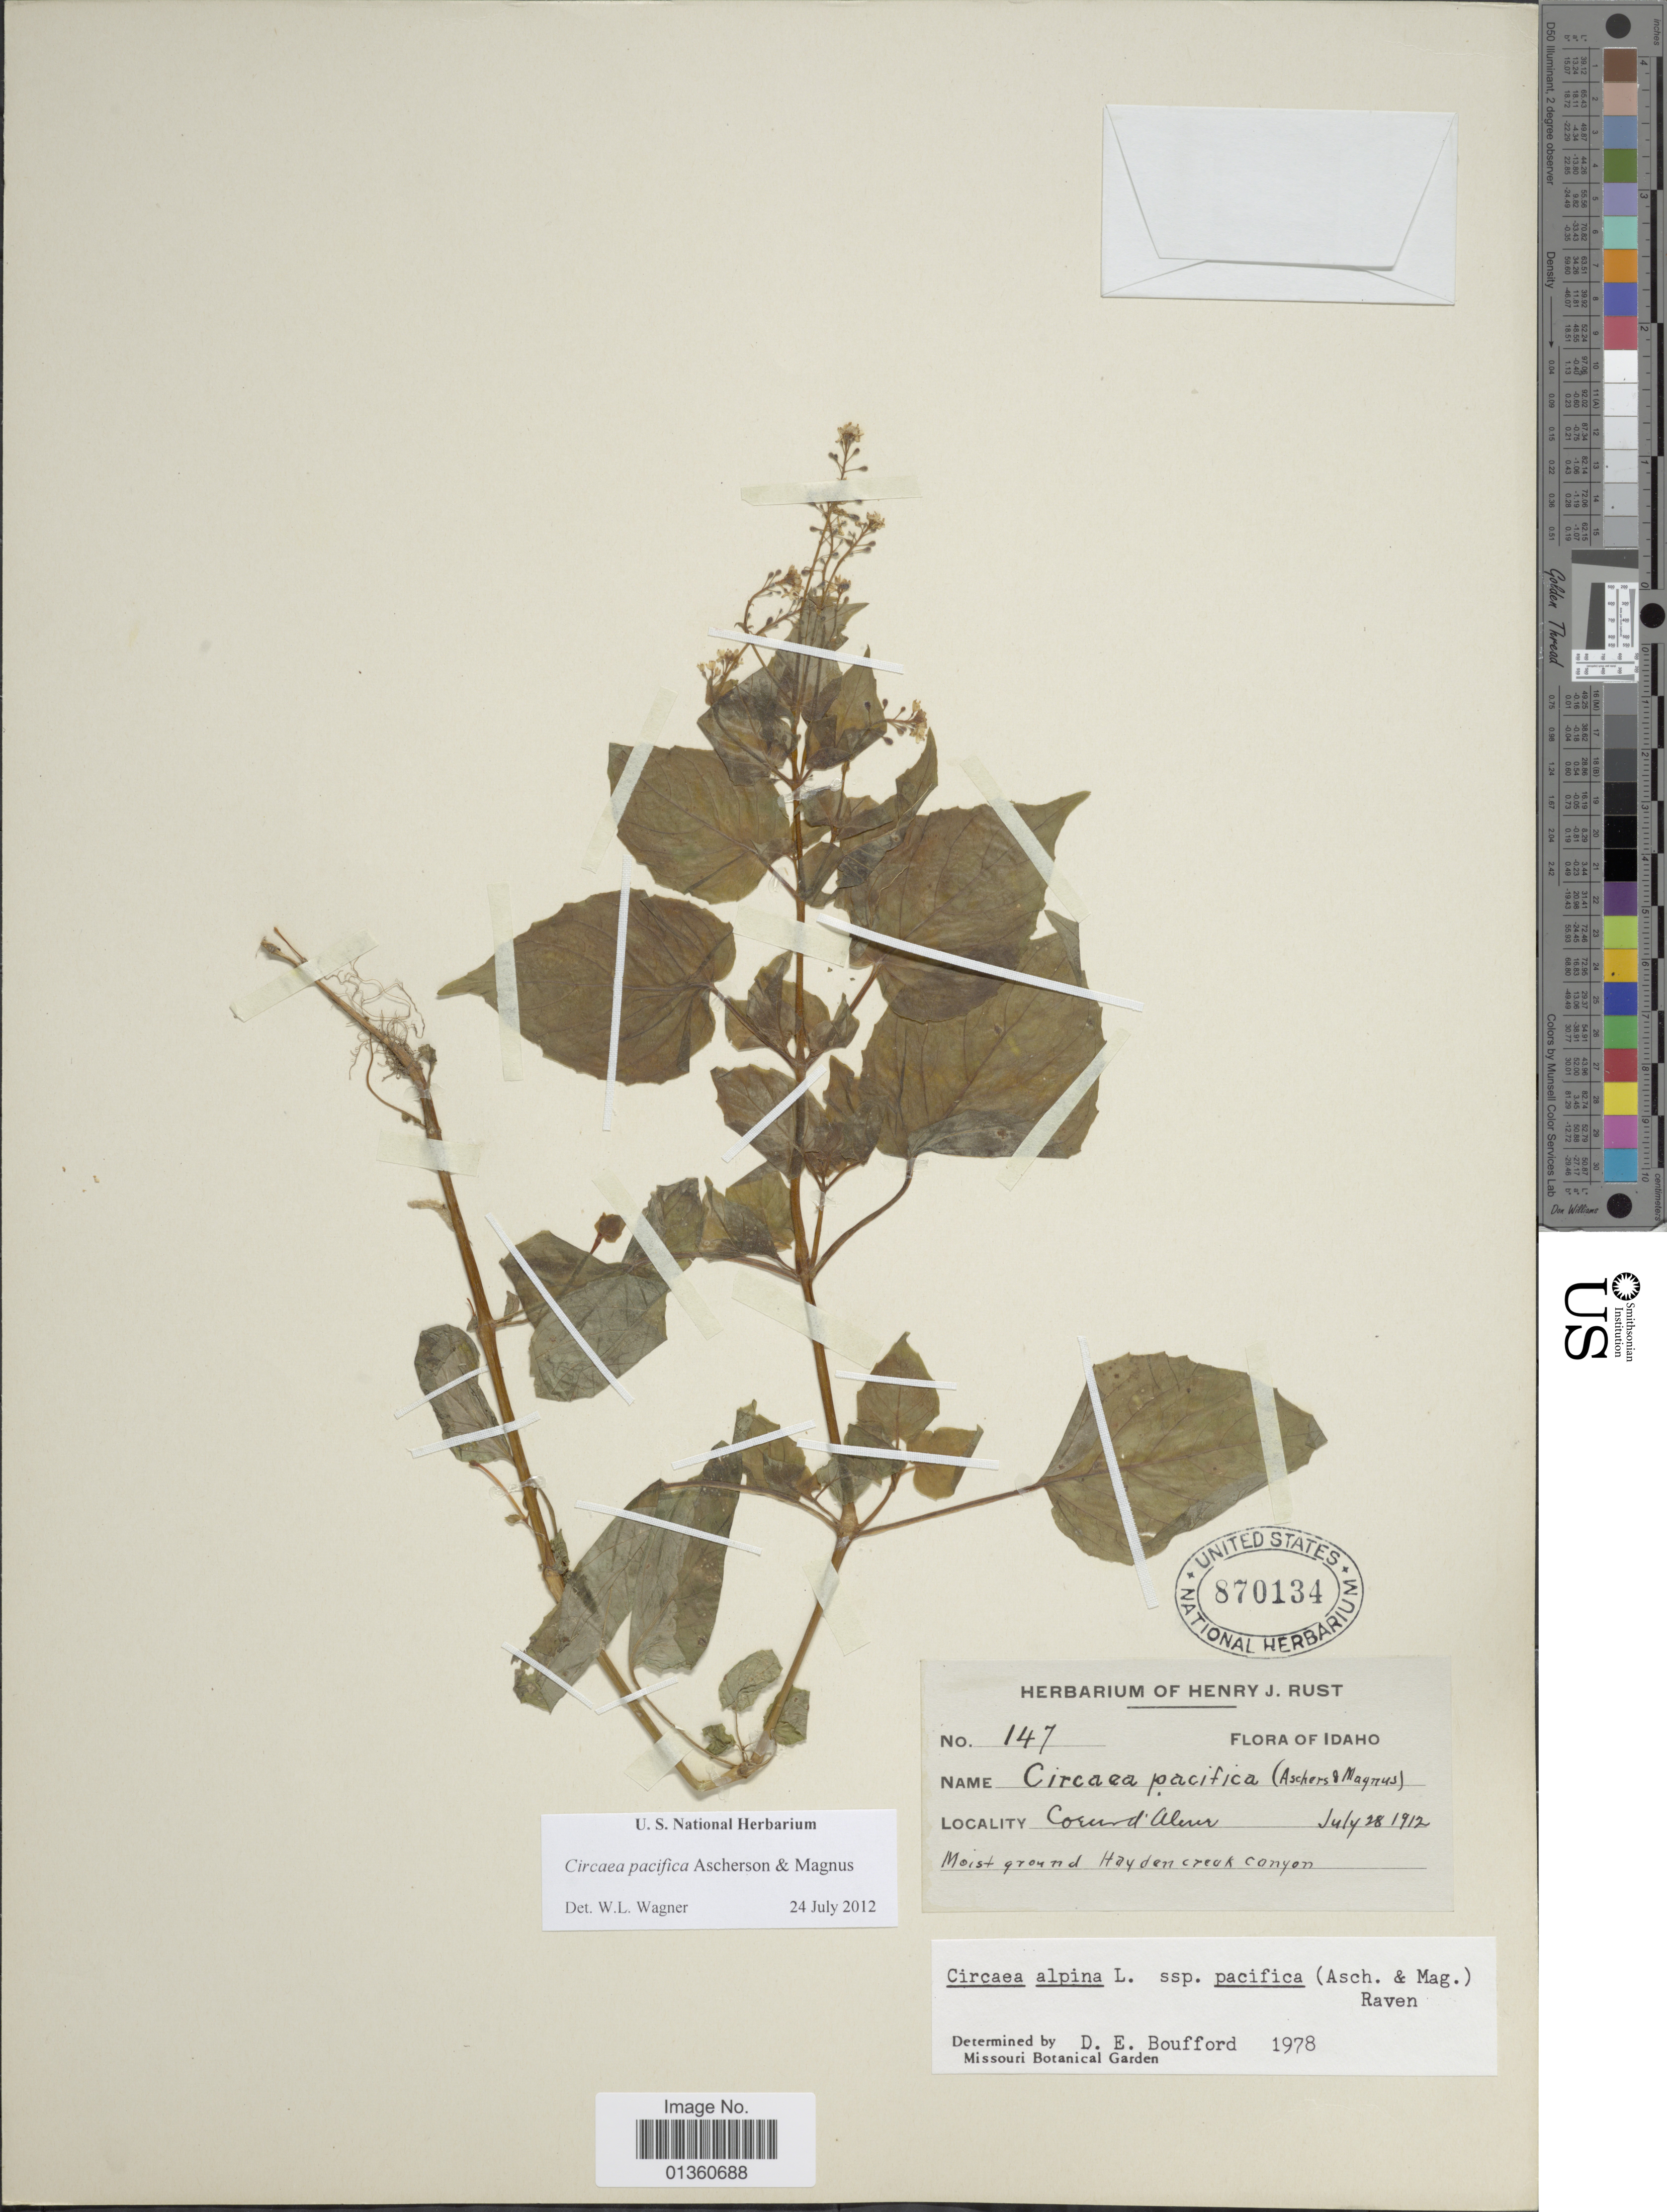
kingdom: Plantae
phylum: Tracheophyta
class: Magnoliopsida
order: Myrtales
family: Onagraceae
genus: Circaea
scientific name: Circaea pacifica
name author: Asch. & Magnus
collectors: H. J. Rust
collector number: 147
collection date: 1912-07-28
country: United States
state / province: Idaho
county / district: Kootenai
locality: Coeur d'Alene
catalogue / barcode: US 870134